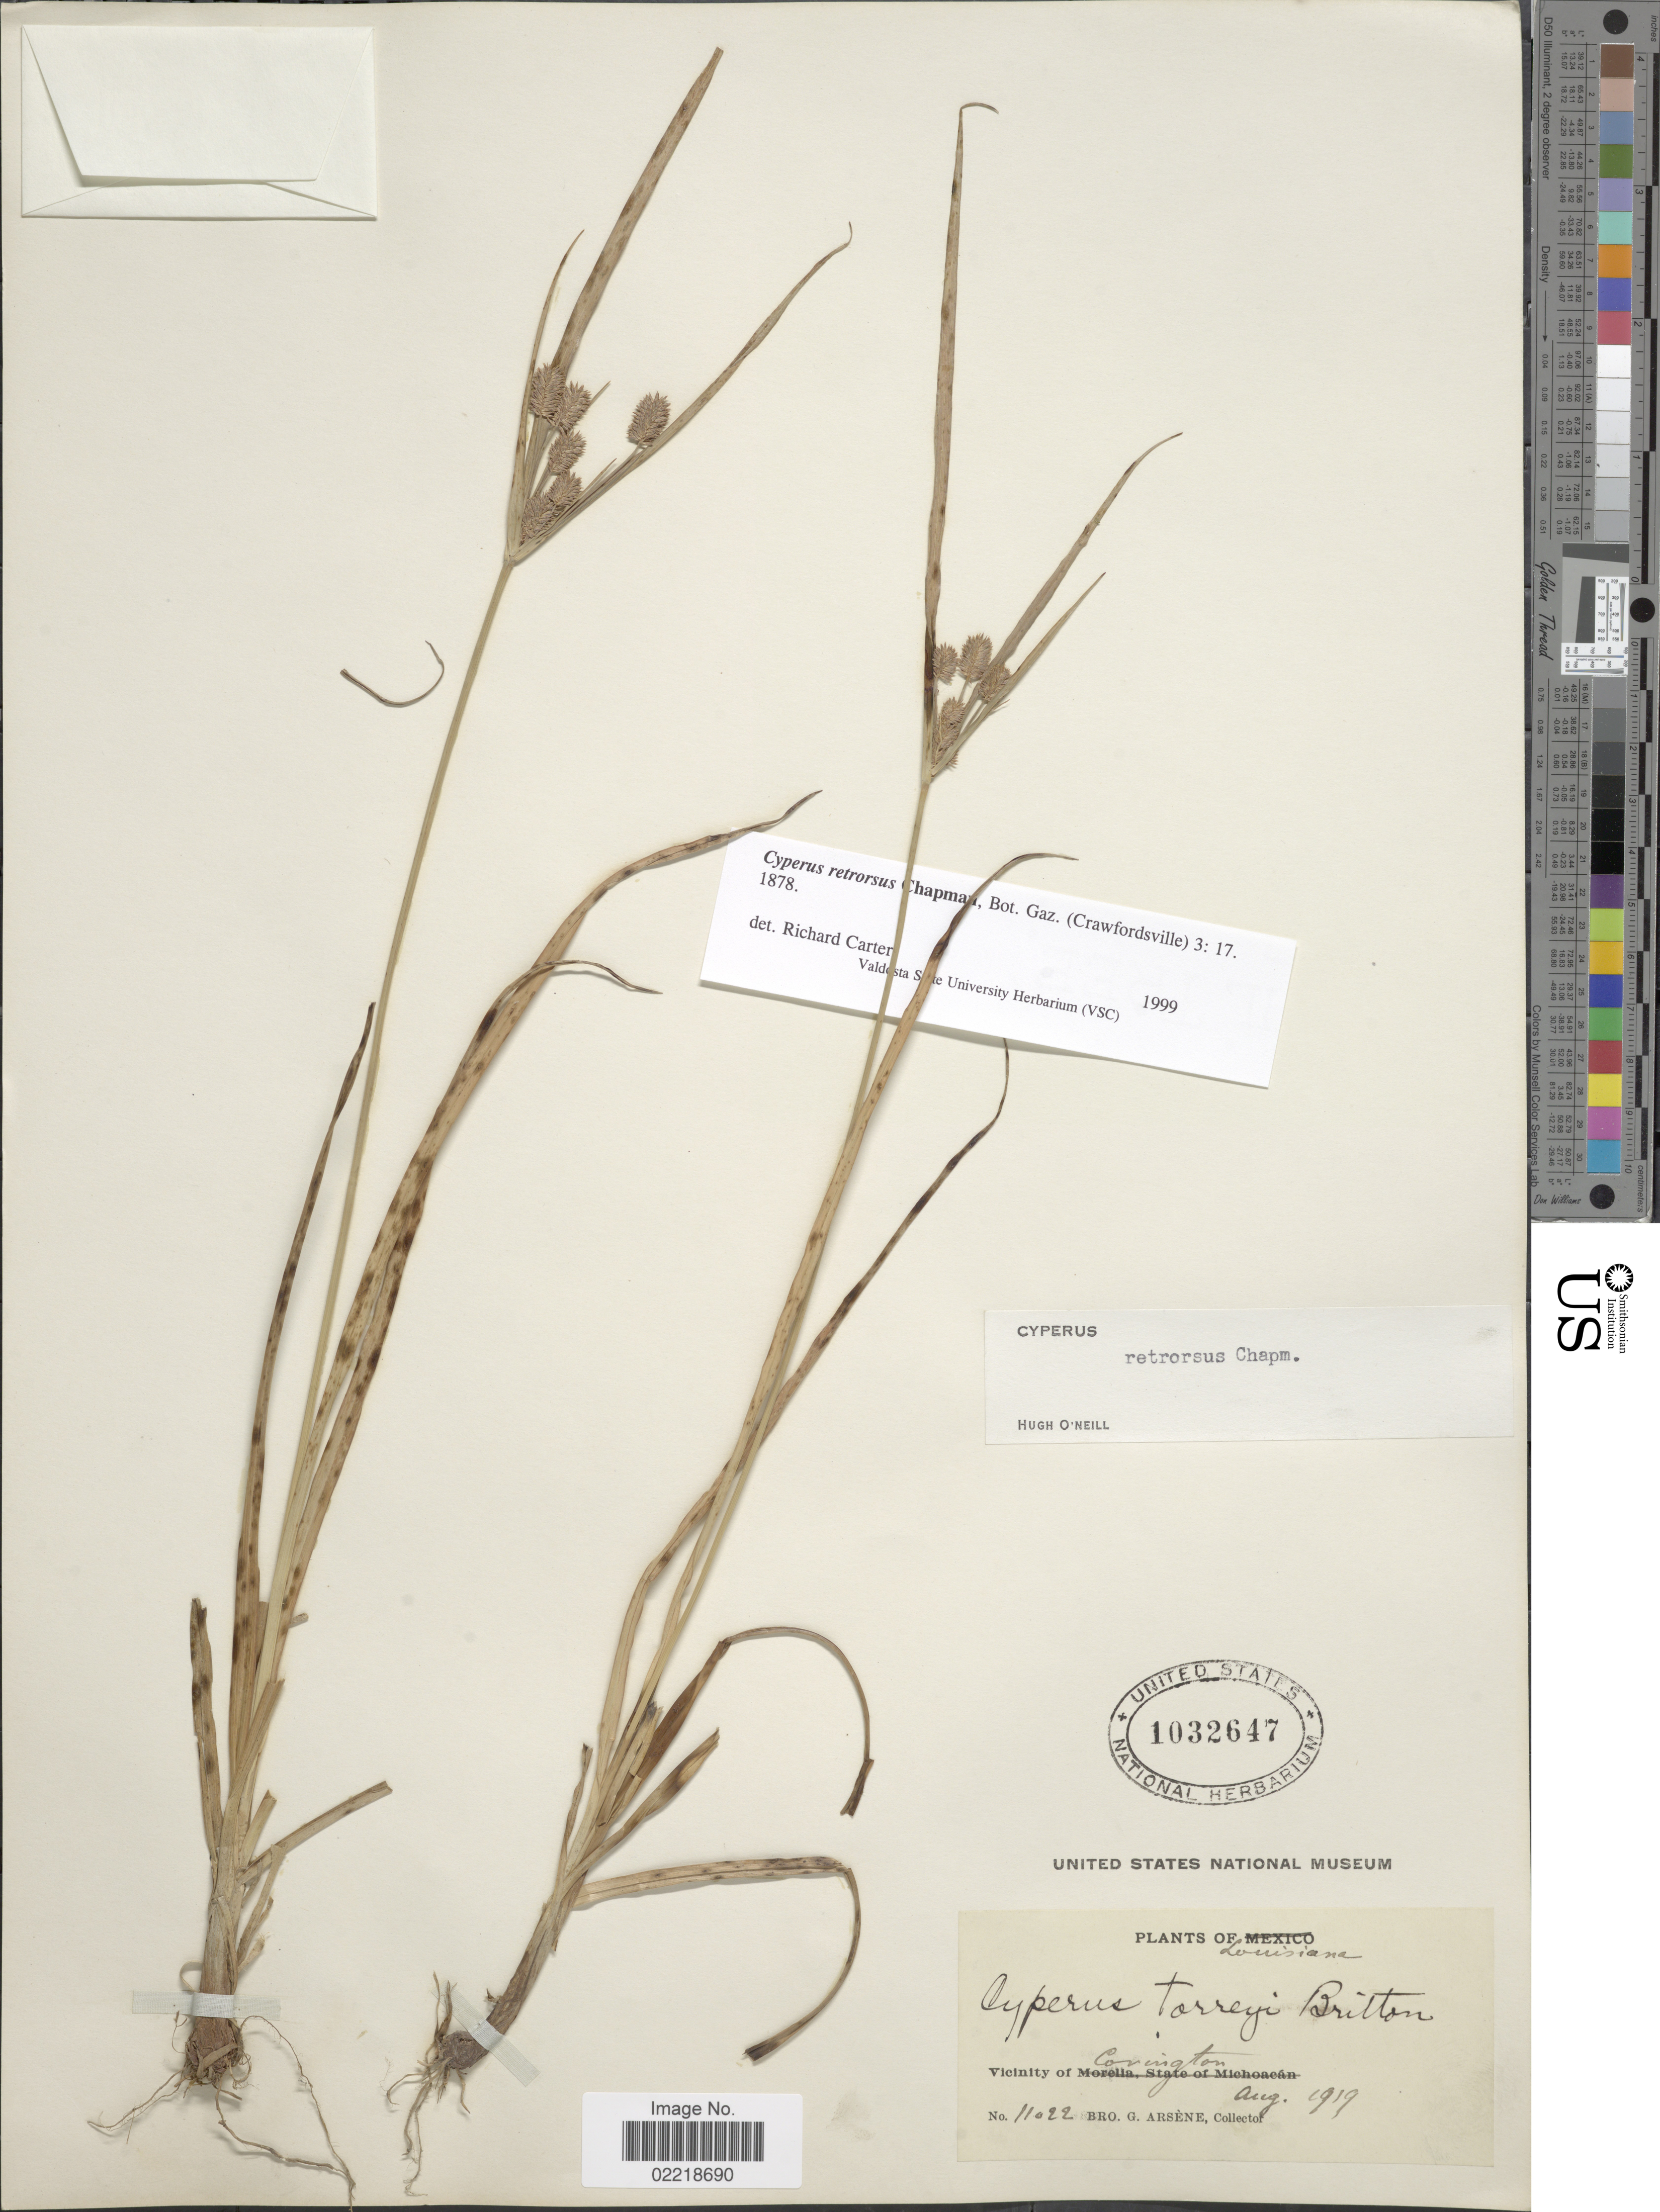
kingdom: Plantae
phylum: Tracheophyta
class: Liliopsida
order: Poales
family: Cyperaceae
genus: Cyperus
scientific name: Cyperus retrorsus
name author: Chapm.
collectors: Bro. G. Arsène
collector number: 11022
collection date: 1919-08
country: United States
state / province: Louisiana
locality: Vicinity of Covington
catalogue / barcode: US 1032647